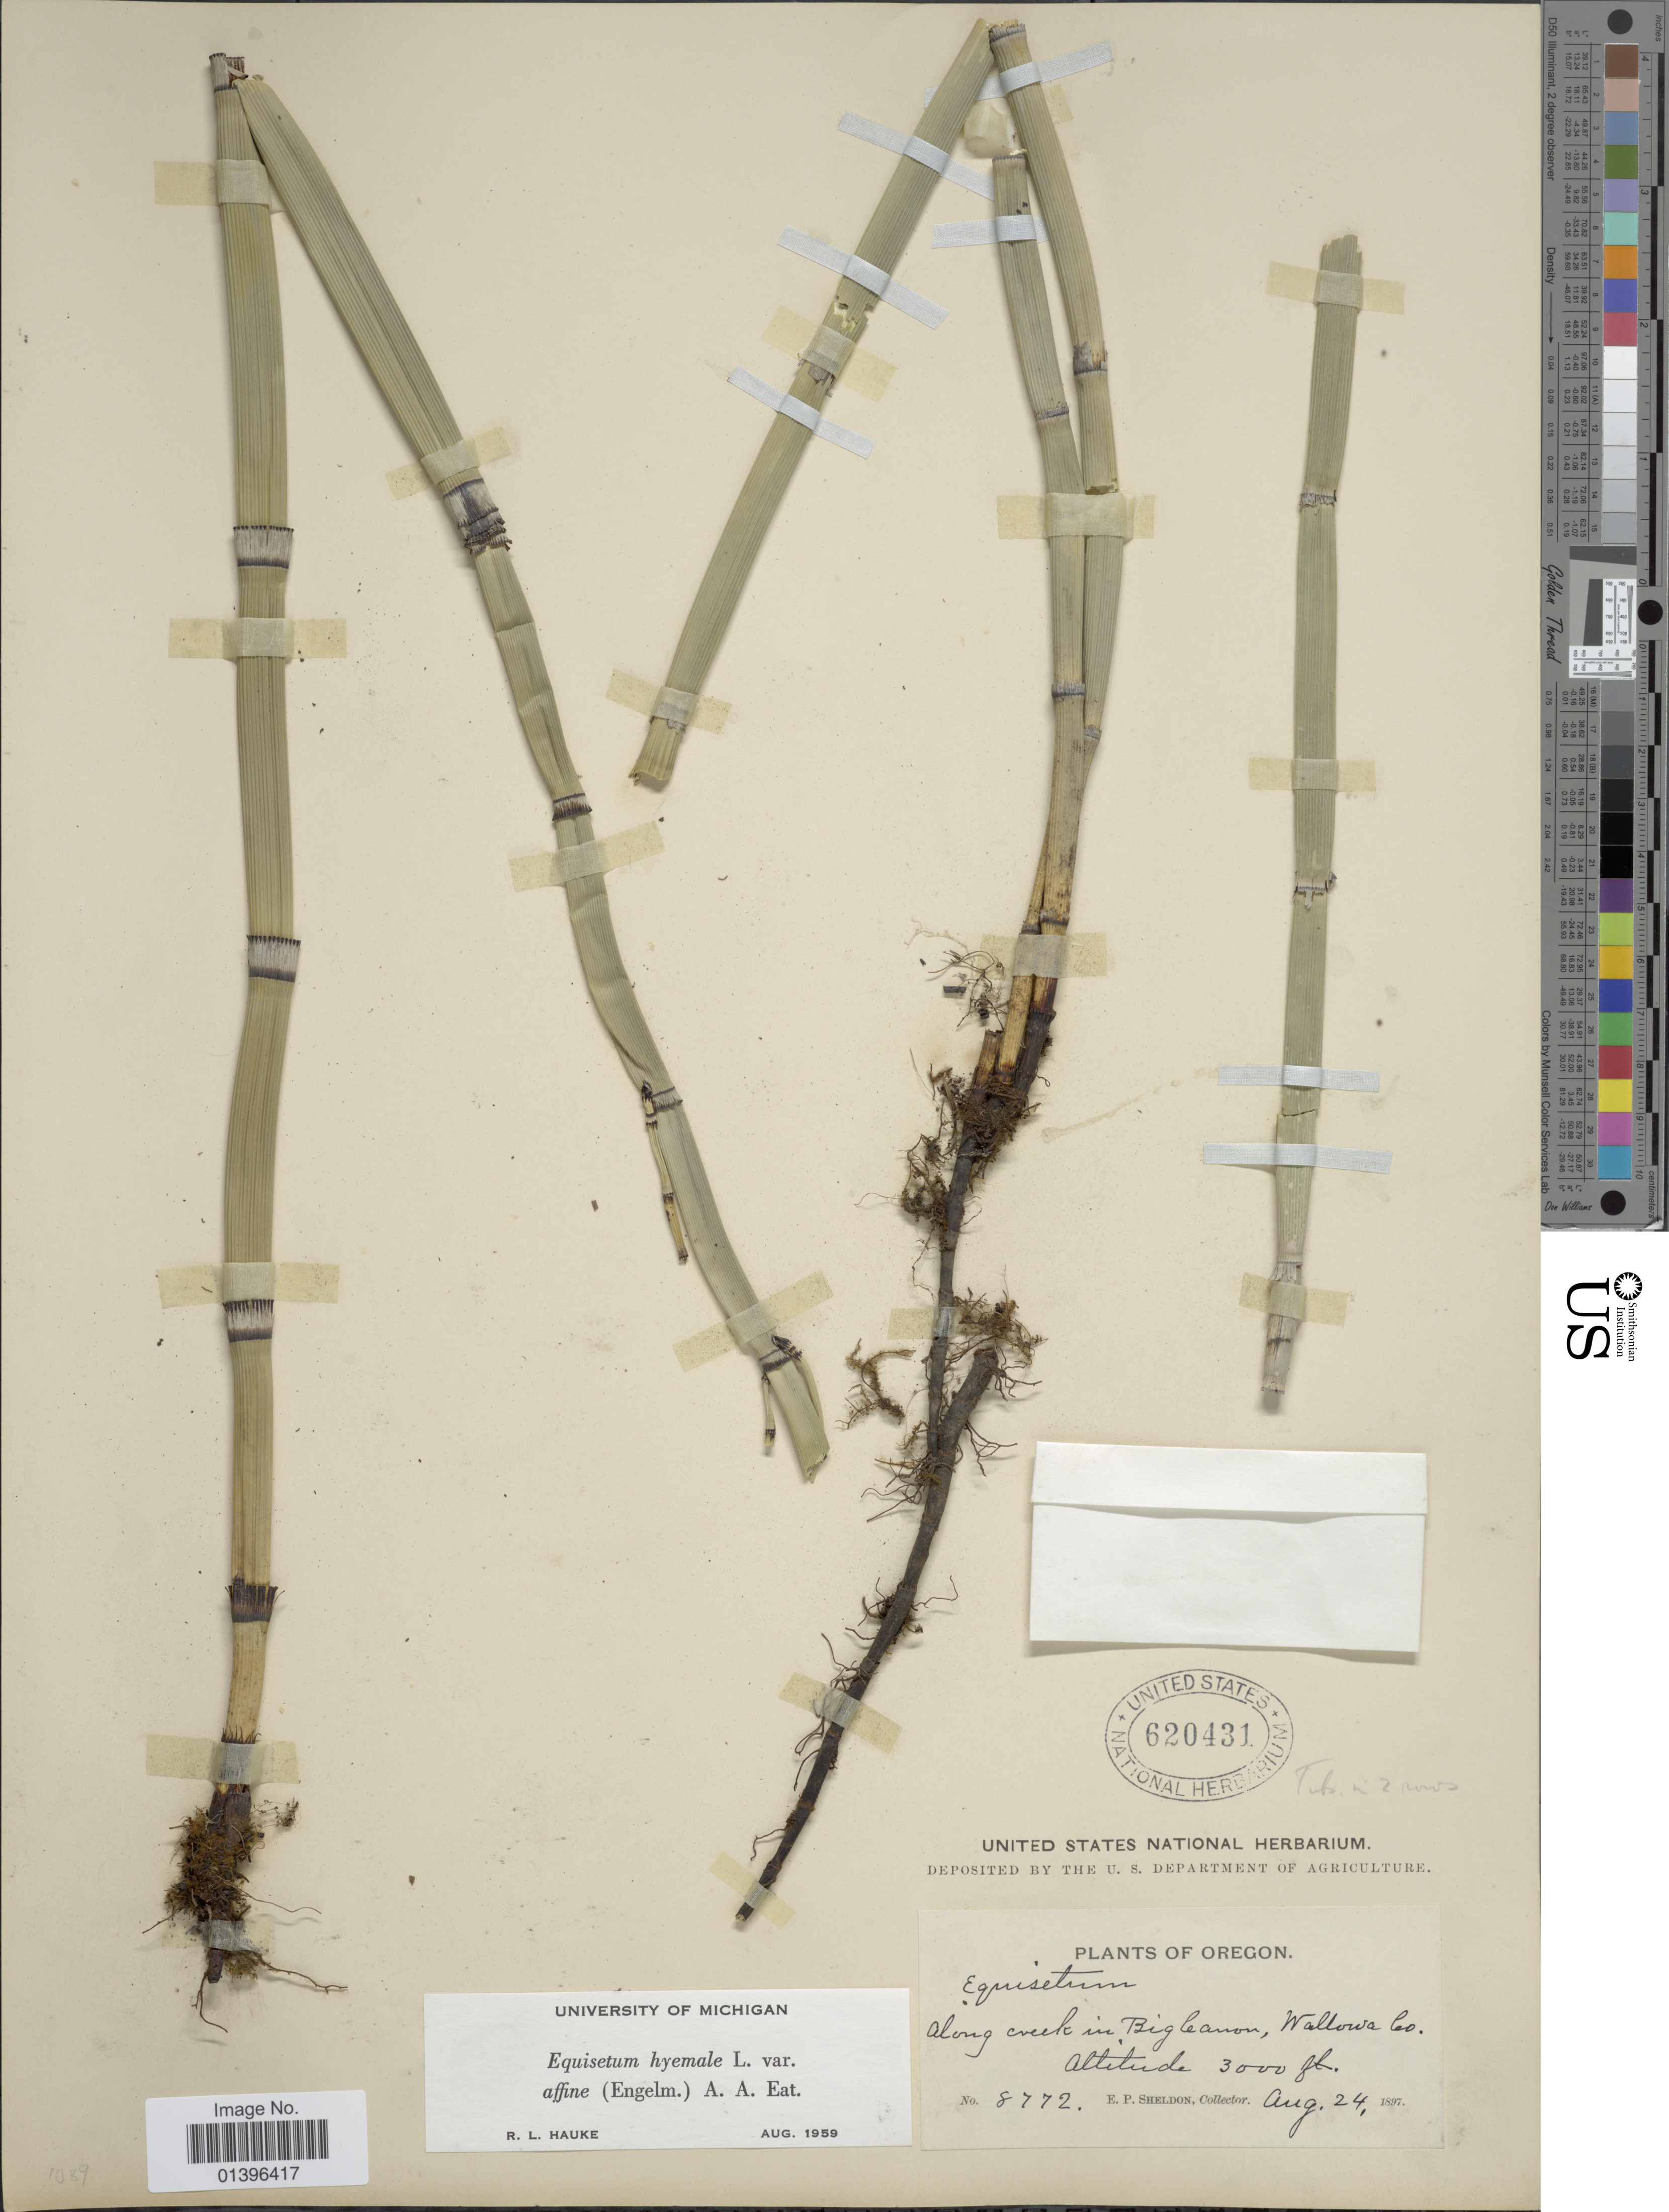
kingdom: Plantae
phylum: Tracheophyta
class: Polypodiopsida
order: Equisetales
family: Equisetaceae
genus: Equisetum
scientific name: Equisetum hyemale var. affine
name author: (Engelm.) A.A. Eaton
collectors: E. P. Sheldon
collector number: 8772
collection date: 1897-08-24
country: United States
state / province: Oregon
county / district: Wallowa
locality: Along creek in Big Canon, Wallowa Co.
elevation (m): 914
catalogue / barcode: US 620431